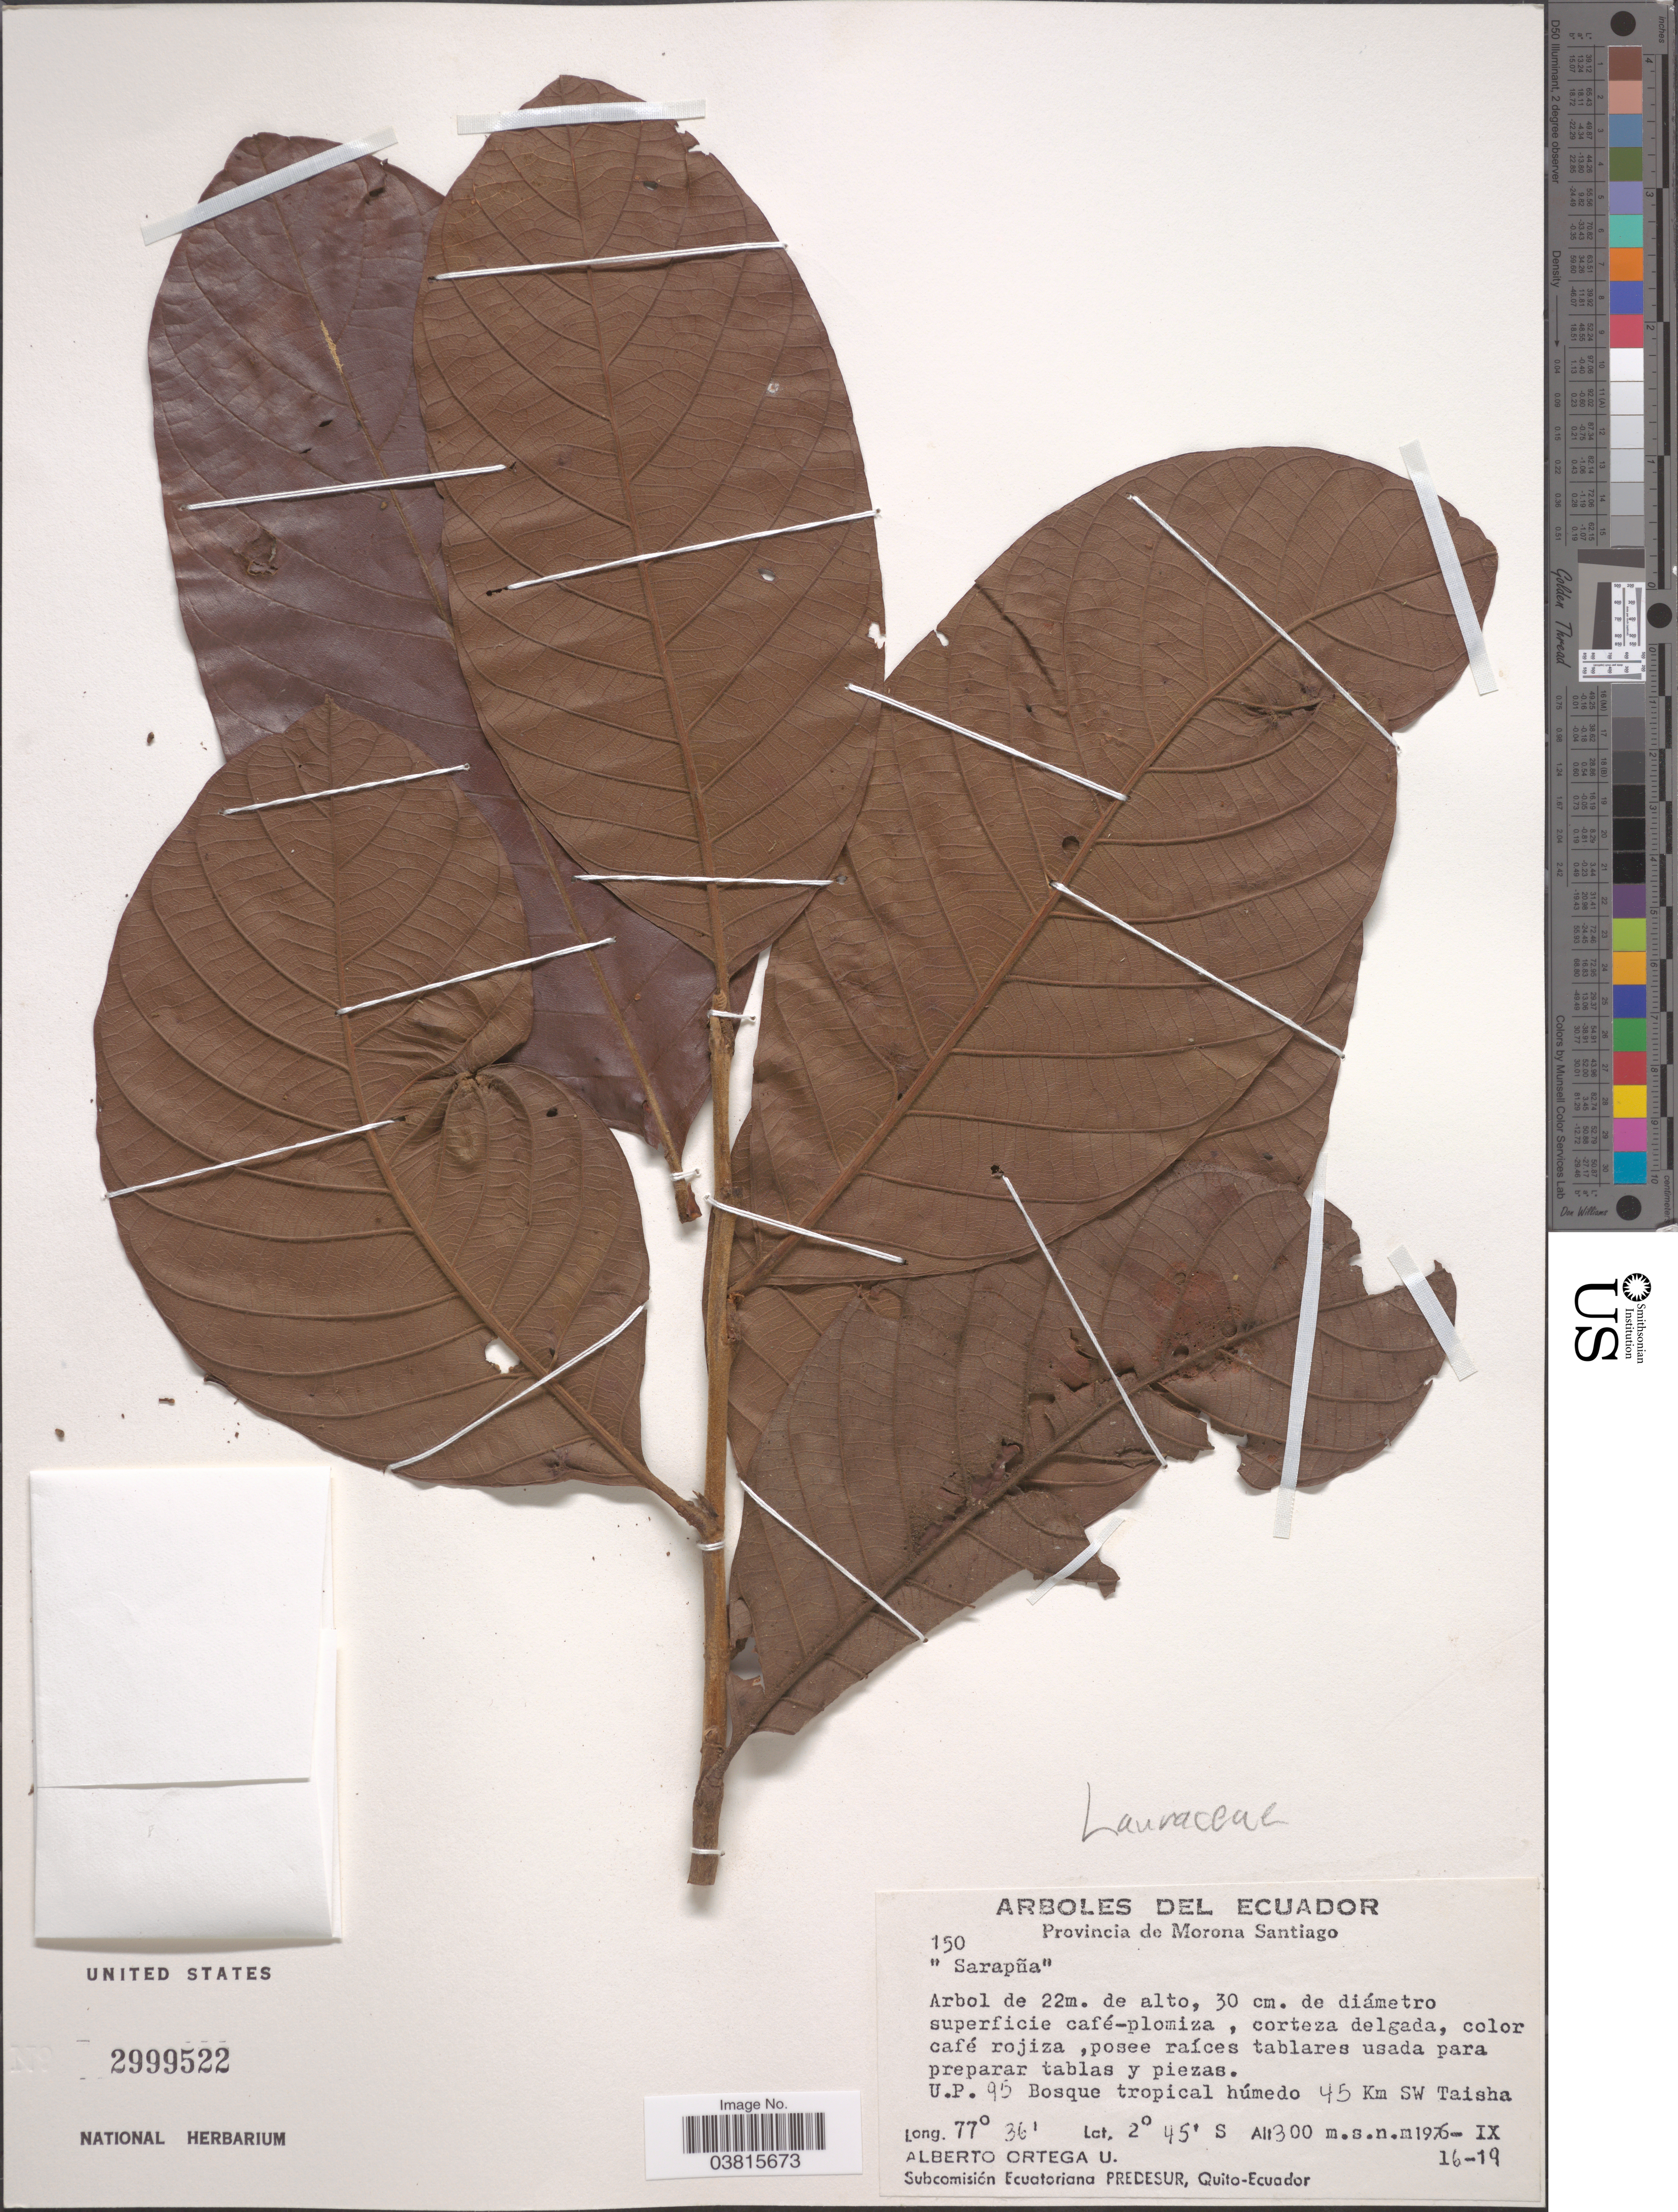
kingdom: Plantae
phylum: Tracheophyta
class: Magnoliopsida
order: Laurales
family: Lauraceae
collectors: A. T. Ortega U.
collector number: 150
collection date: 1976-09-16/1976-09-19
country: Ecuador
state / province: Morona-Santiago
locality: U.P. 95 Bosque tropical húmedo 45 Km SW Taisha.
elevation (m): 300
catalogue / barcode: US 2999522